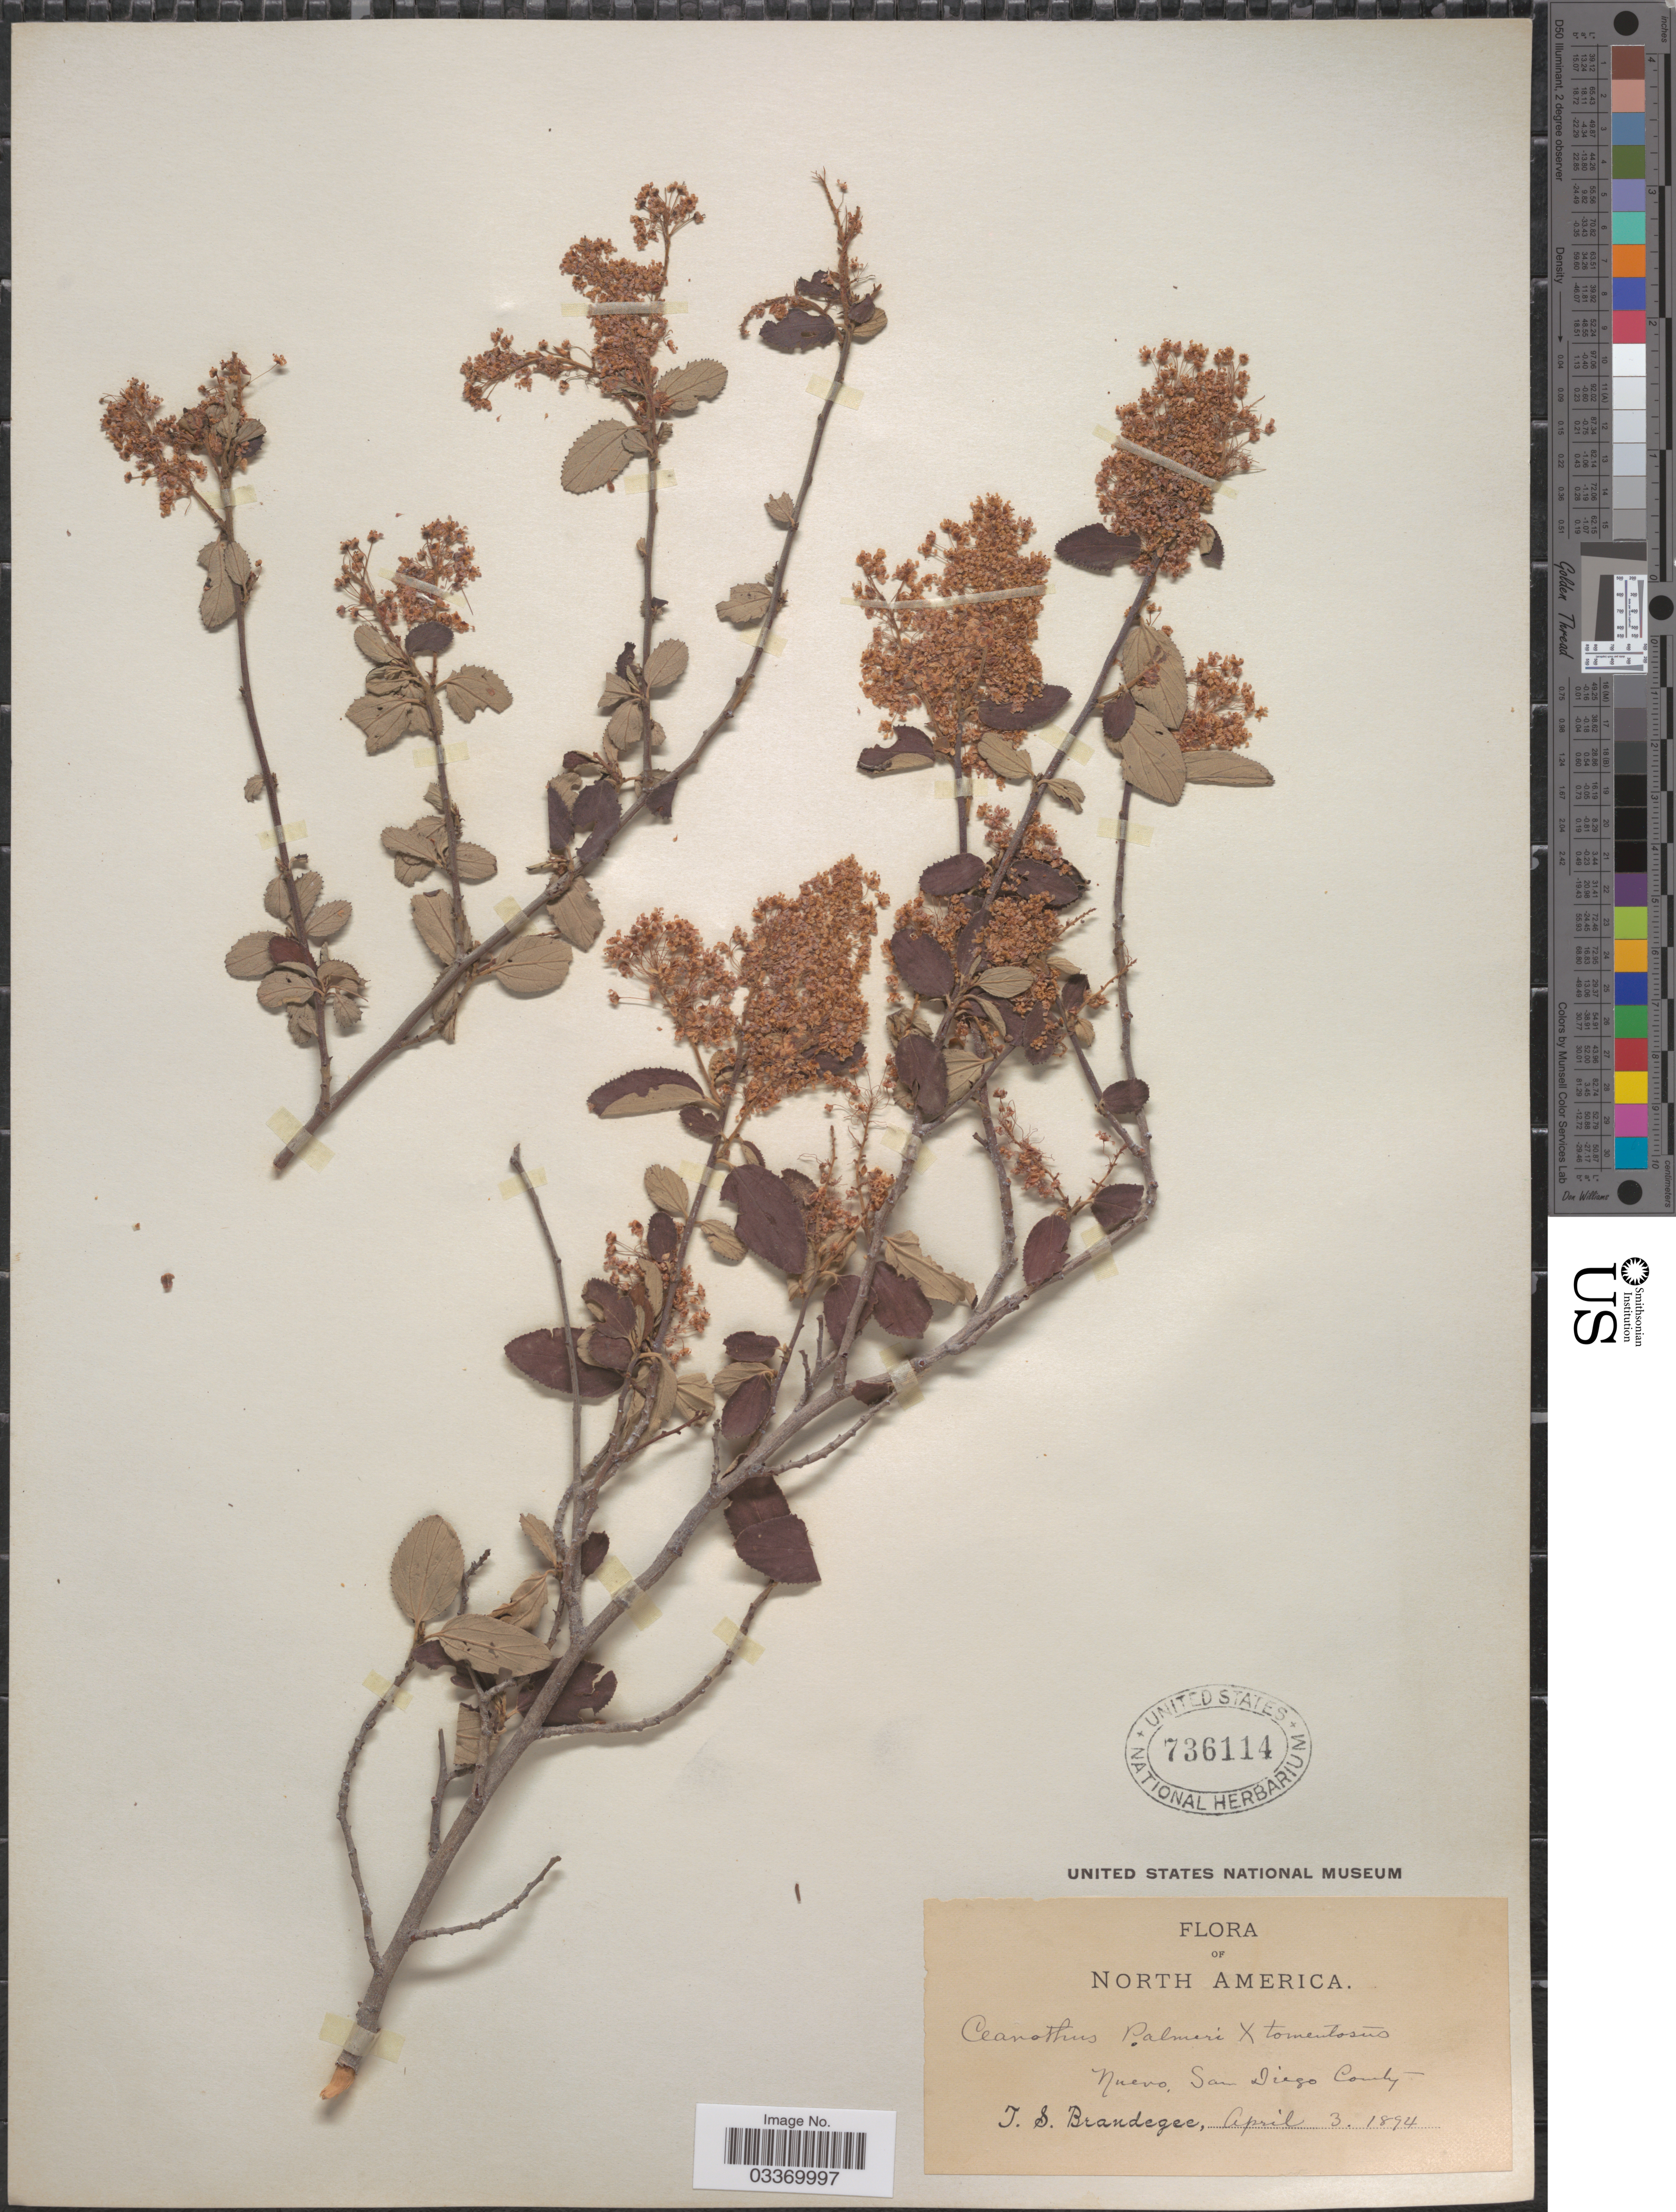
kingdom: Plantae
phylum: Tracheophyta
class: Magnoliopsida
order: Rosales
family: Rhamnaceae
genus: Ceanothus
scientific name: Ceanothus palmeri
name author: Trel.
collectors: T. S. Brandegee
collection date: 1894-04-03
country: United States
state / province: California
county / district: San Diego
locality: Nuevo, San Diego County.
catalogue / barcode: US 736114